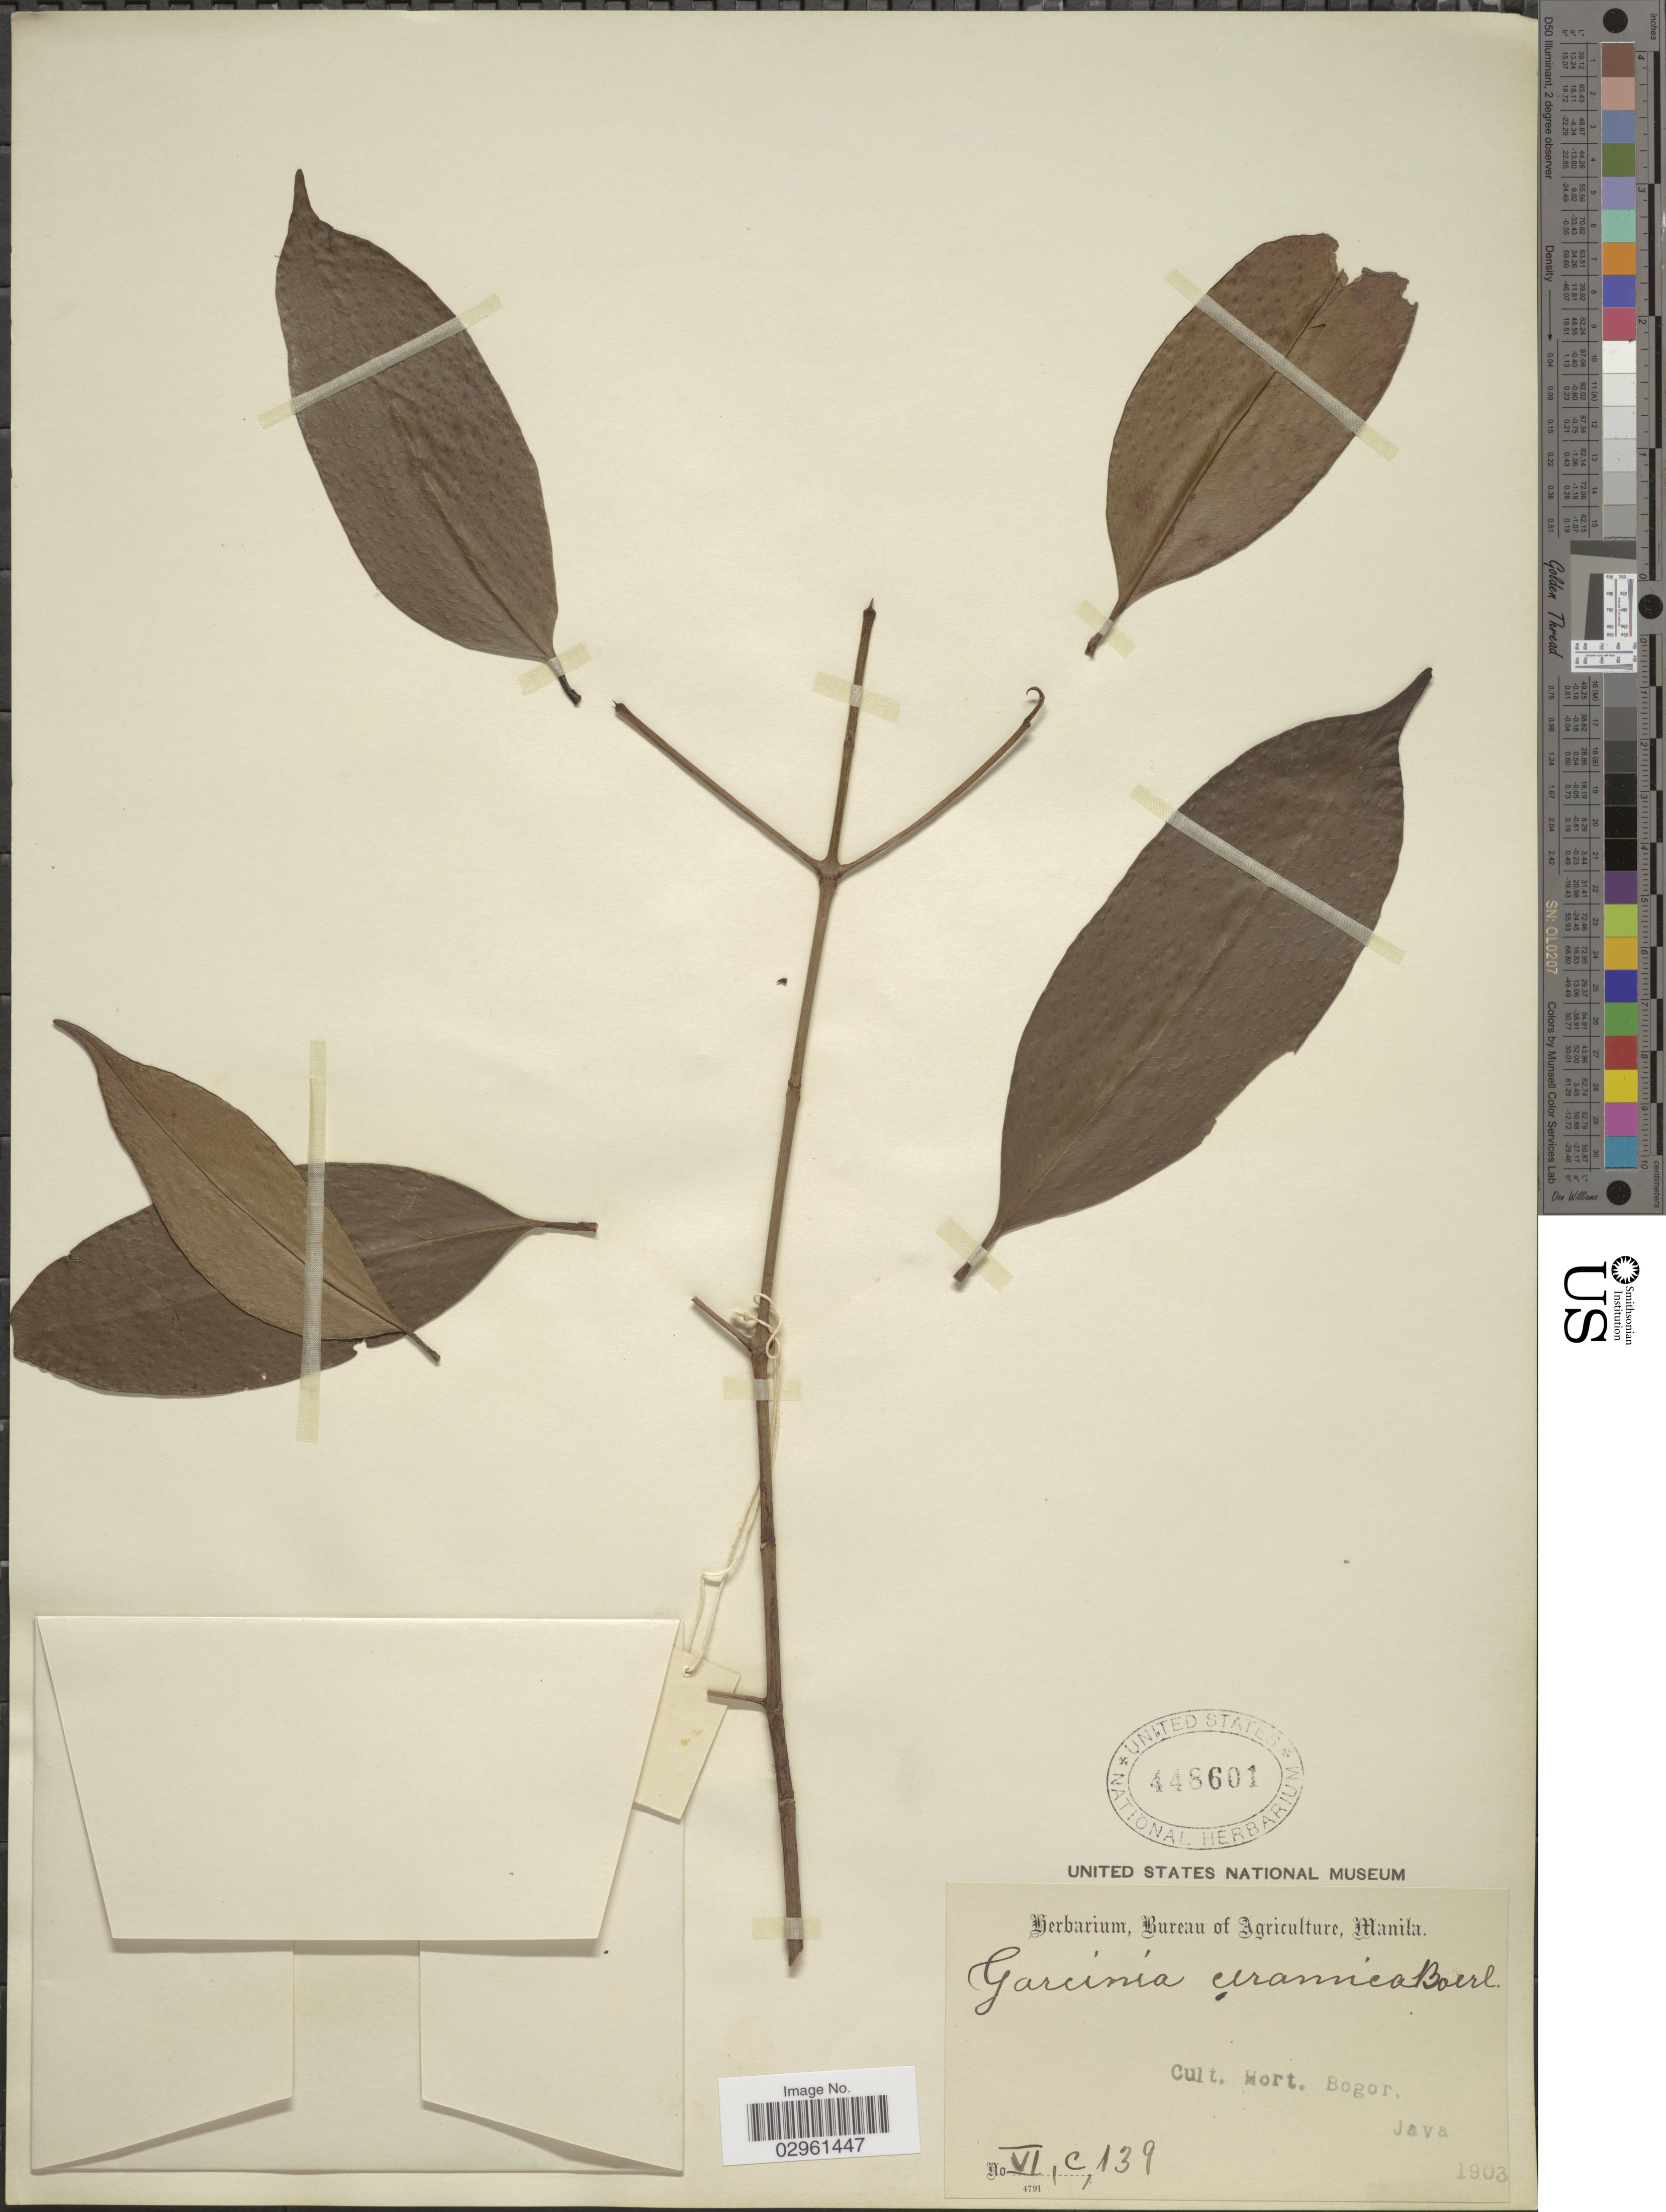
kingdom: Plantae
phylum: Tracheophyta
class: Magnoliopsida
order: Malpighiales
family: Clusiaceae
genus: Garcinia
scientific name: Garcinia ceramica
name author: Boerl.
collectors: Ex herb. Bureau of Agriculture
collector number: VI,C,139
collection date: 1903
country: Indonesia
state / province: Java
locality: Cult. Hort. Bogor.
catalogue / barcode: US 448601